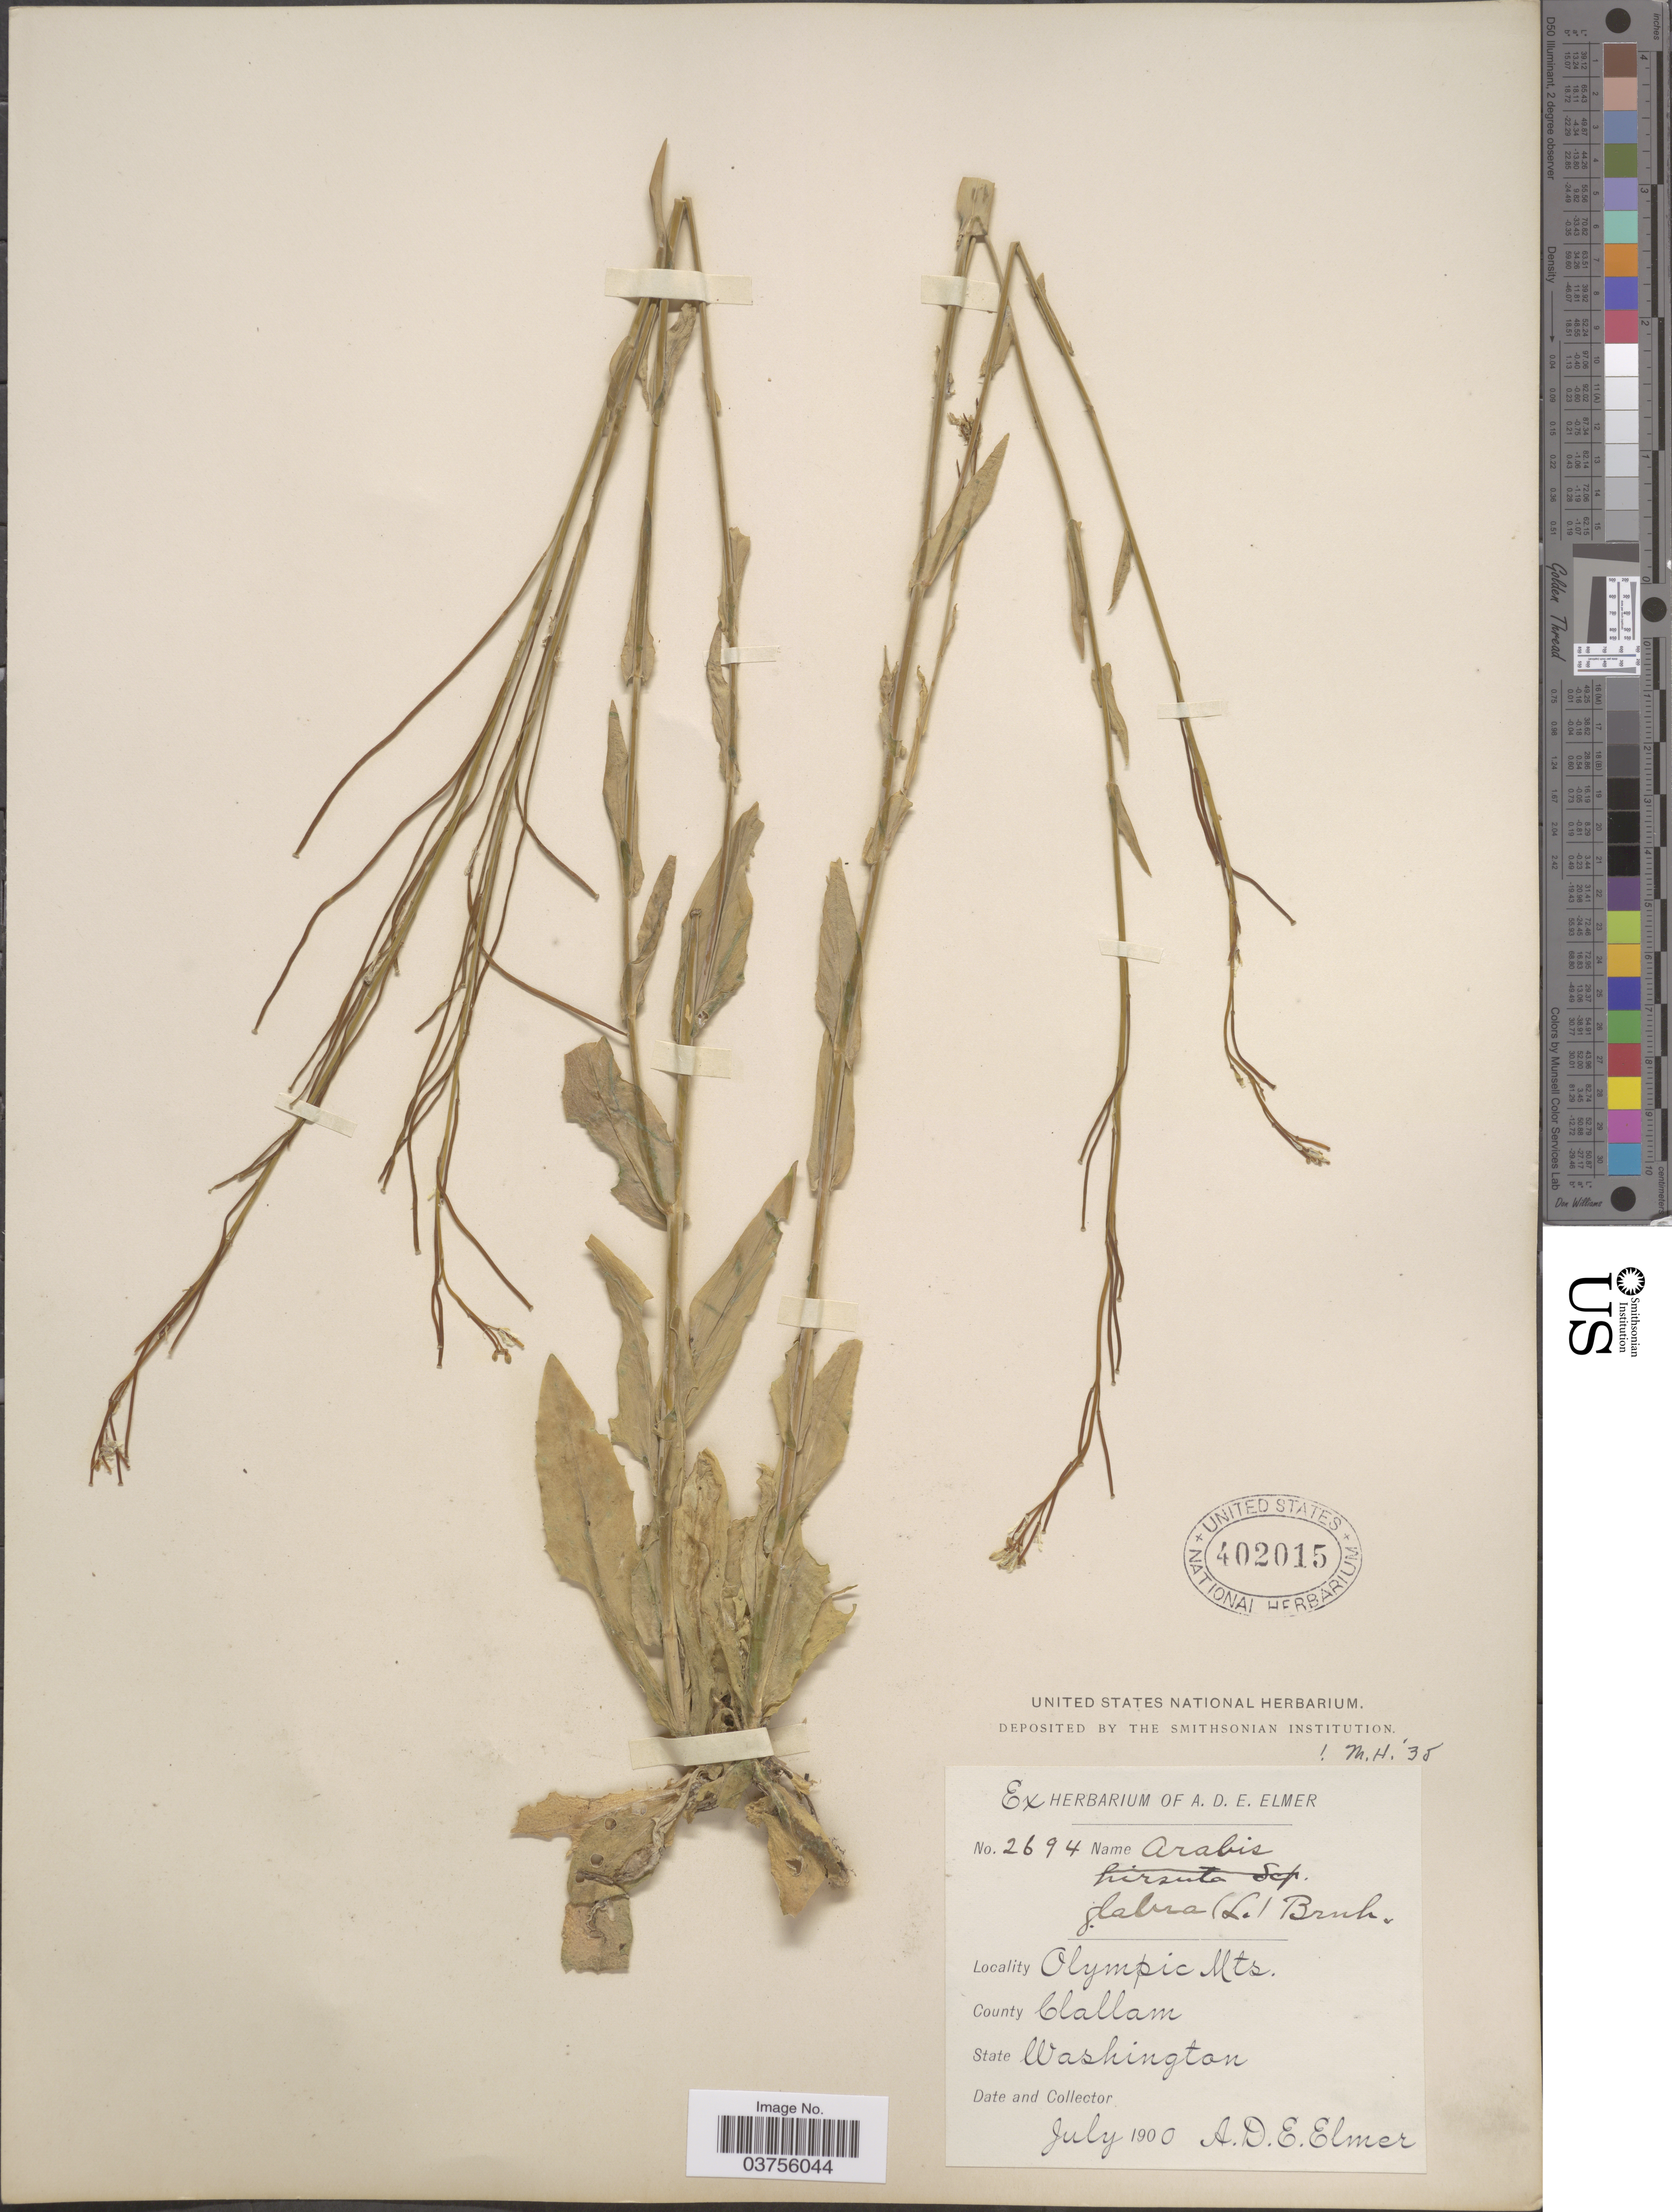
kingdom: Plantae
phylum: Tracheophyta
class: Magnoliopsida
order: Brassicales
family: Brassicaceae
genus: Turritis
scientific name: Turritis glabra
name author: L.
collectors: A. D. E. Elmer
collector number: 2694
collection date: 1900-07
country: United States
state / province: Washington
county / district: Clallam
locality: Olympic Mts. County Clallam.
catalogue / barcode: US 402015